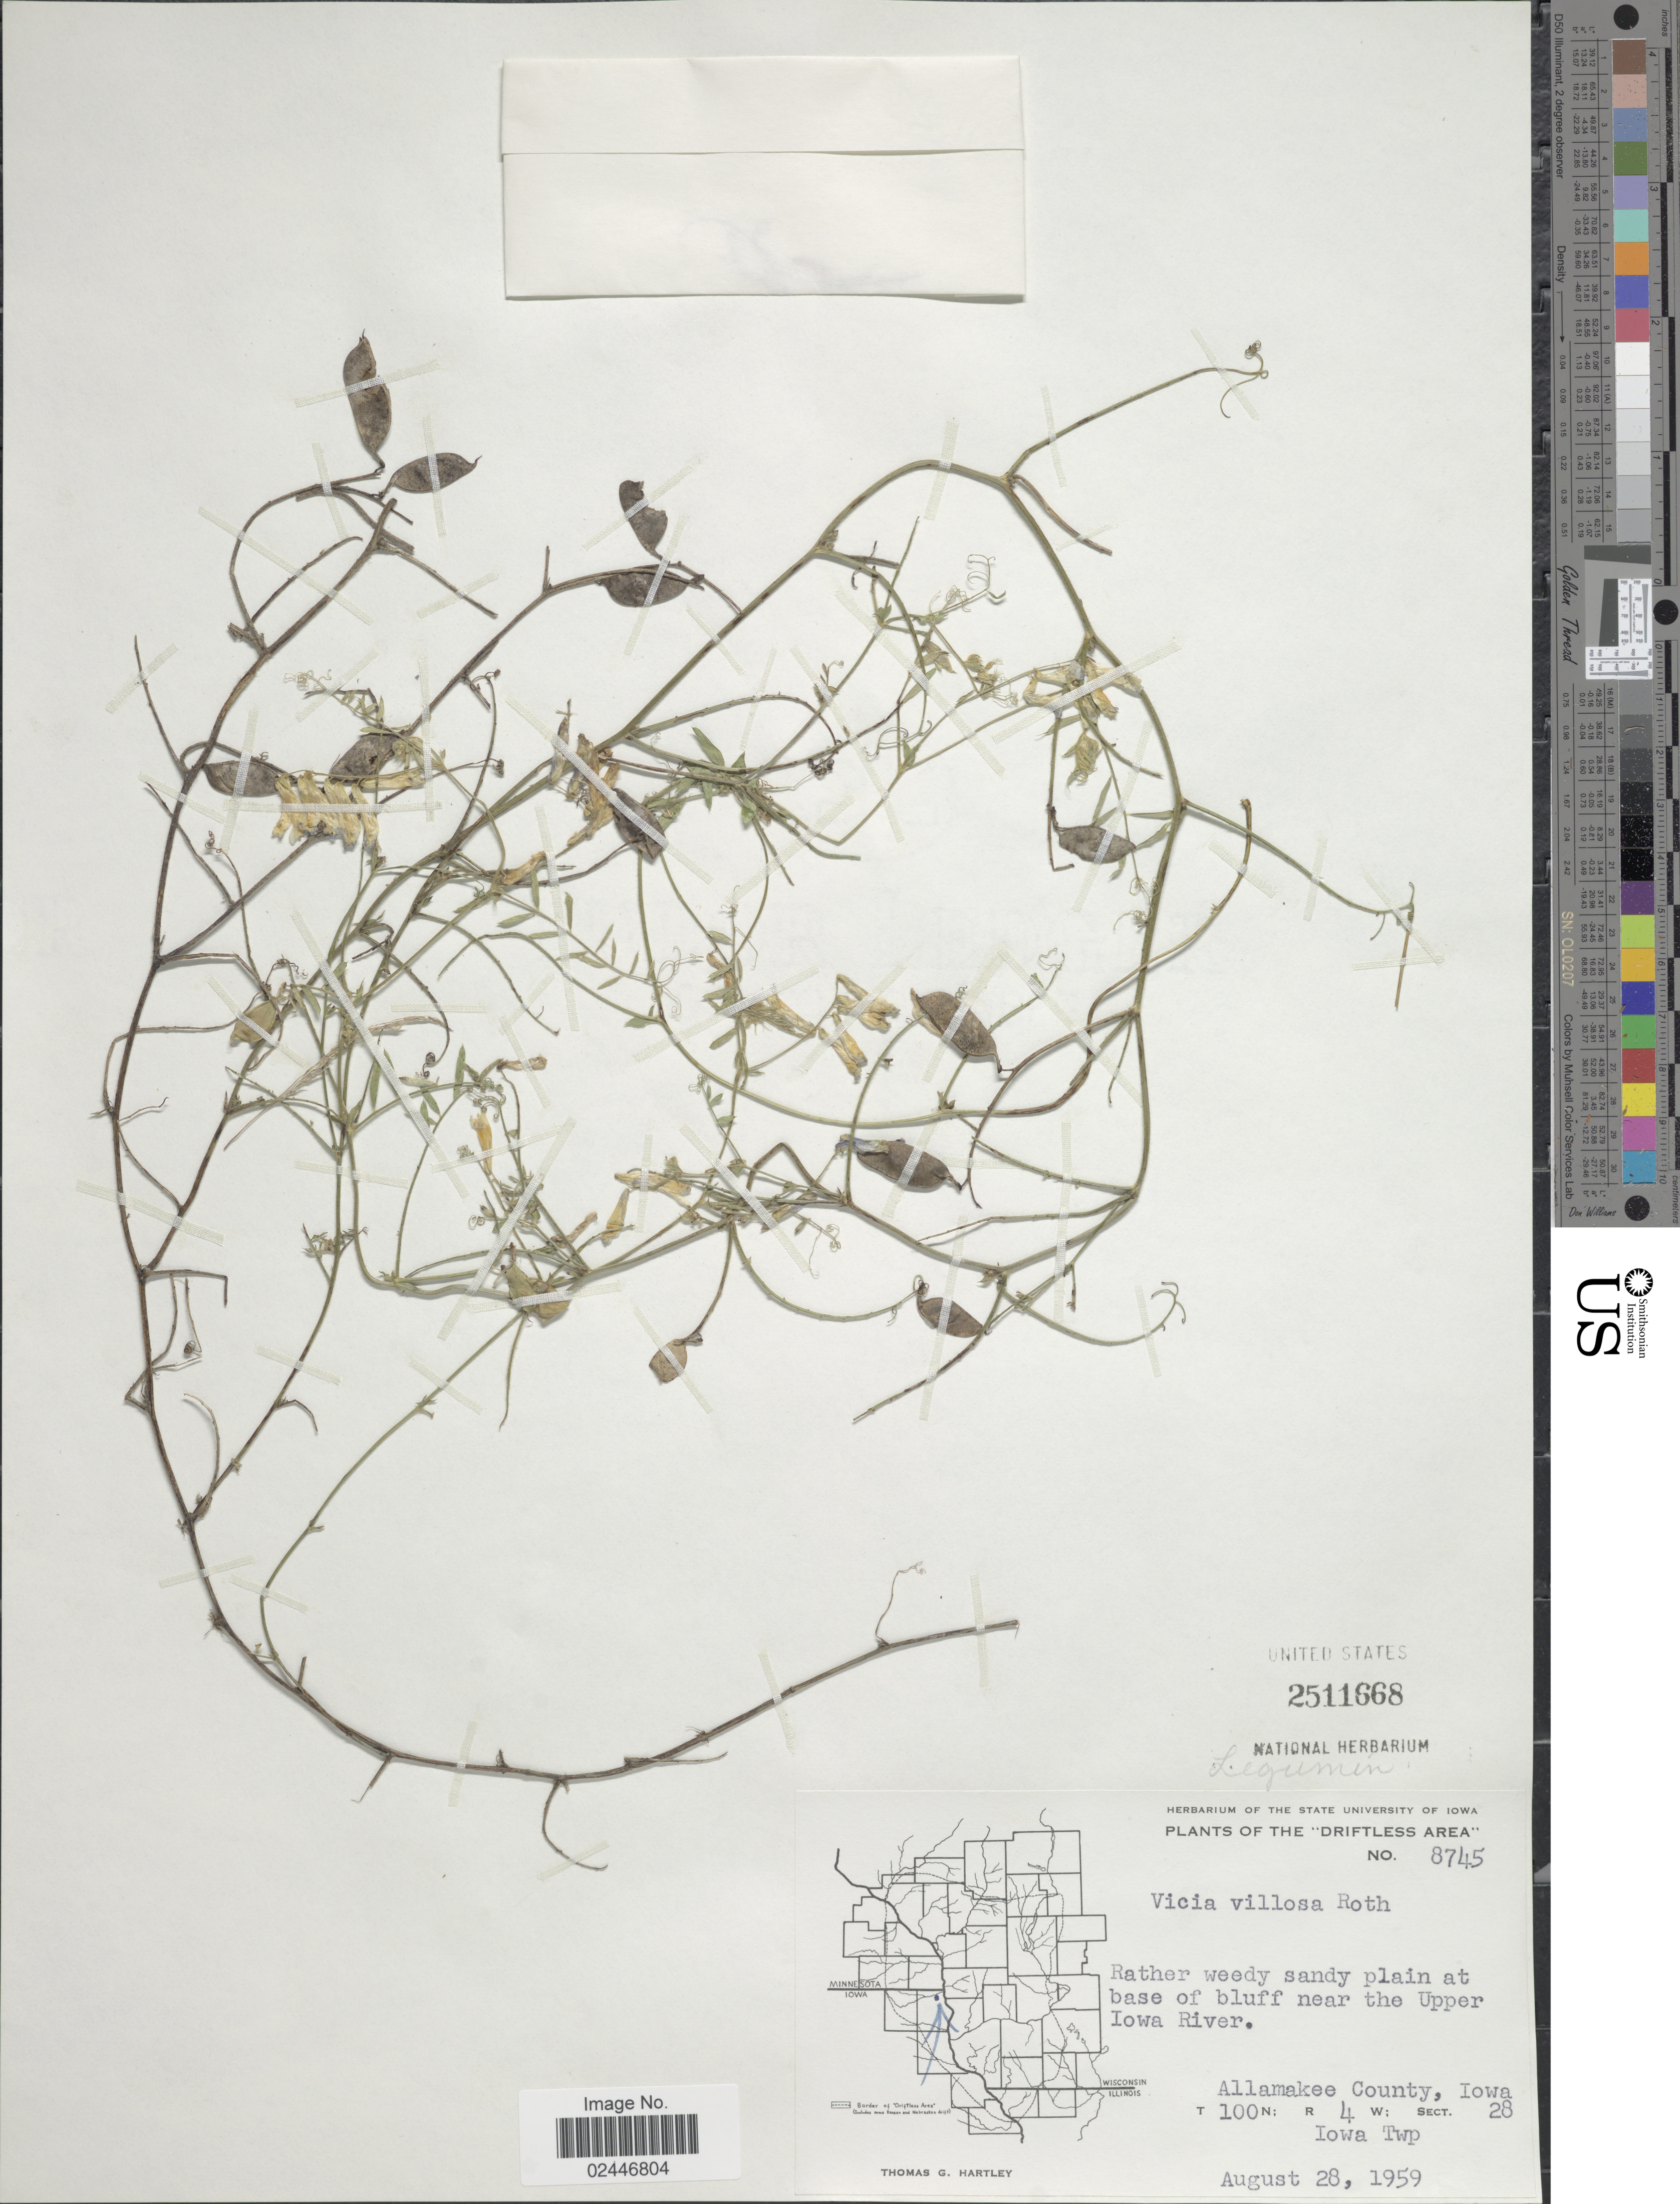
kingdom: Plantae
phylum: Tracheophyta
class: Magnoliopsida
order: Fabales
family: Fabaceae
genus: Vicia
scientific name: Vicia villosa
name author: Roth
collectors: T. G. Hartley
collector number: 8745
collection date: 1959-08-28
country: United States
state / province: Iowa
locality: The "Driftless Area", rather weedy sandy plain at base of bluff near the Upper Iowa River, Allamakee County, T100N: R4W: Sect.28, Iowa Twp.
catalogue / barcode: US 2511668